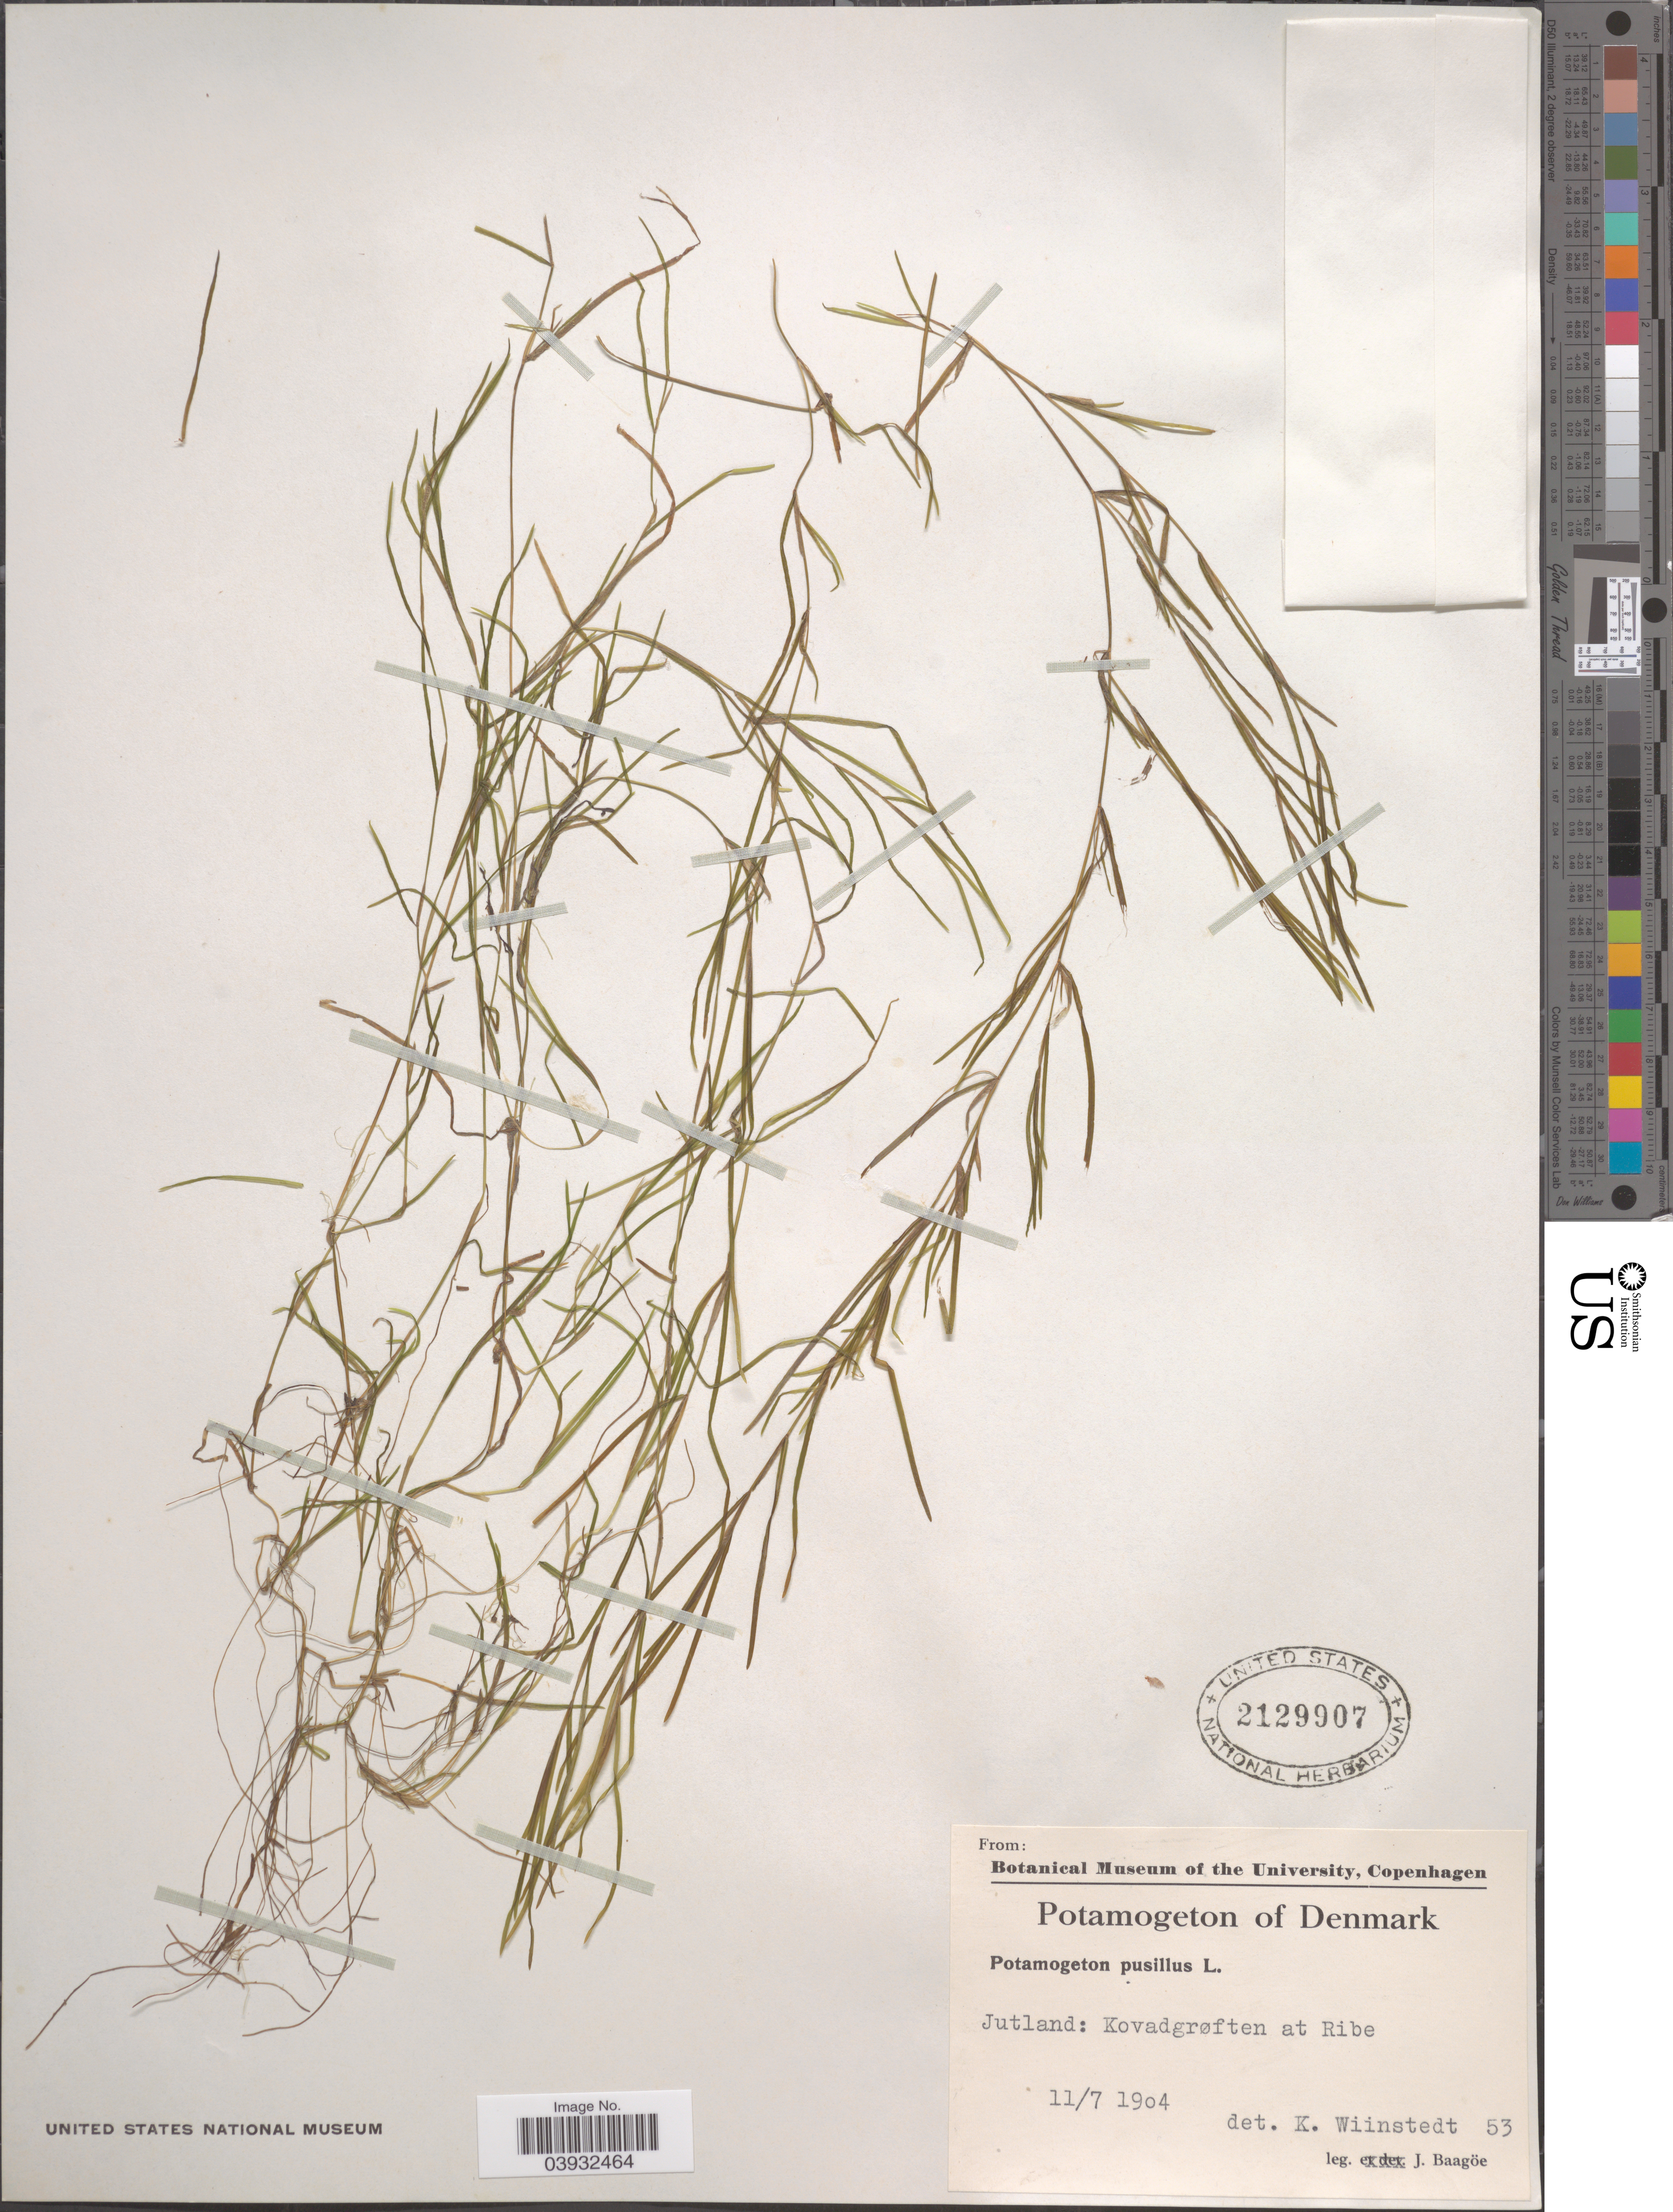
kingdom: Plantae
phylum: Tracheophyta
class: Liliopsida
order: Alismatales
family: Potamogetonaceae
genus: Potamogeton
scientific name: Potamogeton pusillus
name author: L.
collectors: J. Baagoe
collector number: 53?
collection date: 1904-07-11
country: Denmark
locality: Jutland: Kovadgrøften at Ribe.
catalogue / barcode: US 2129907